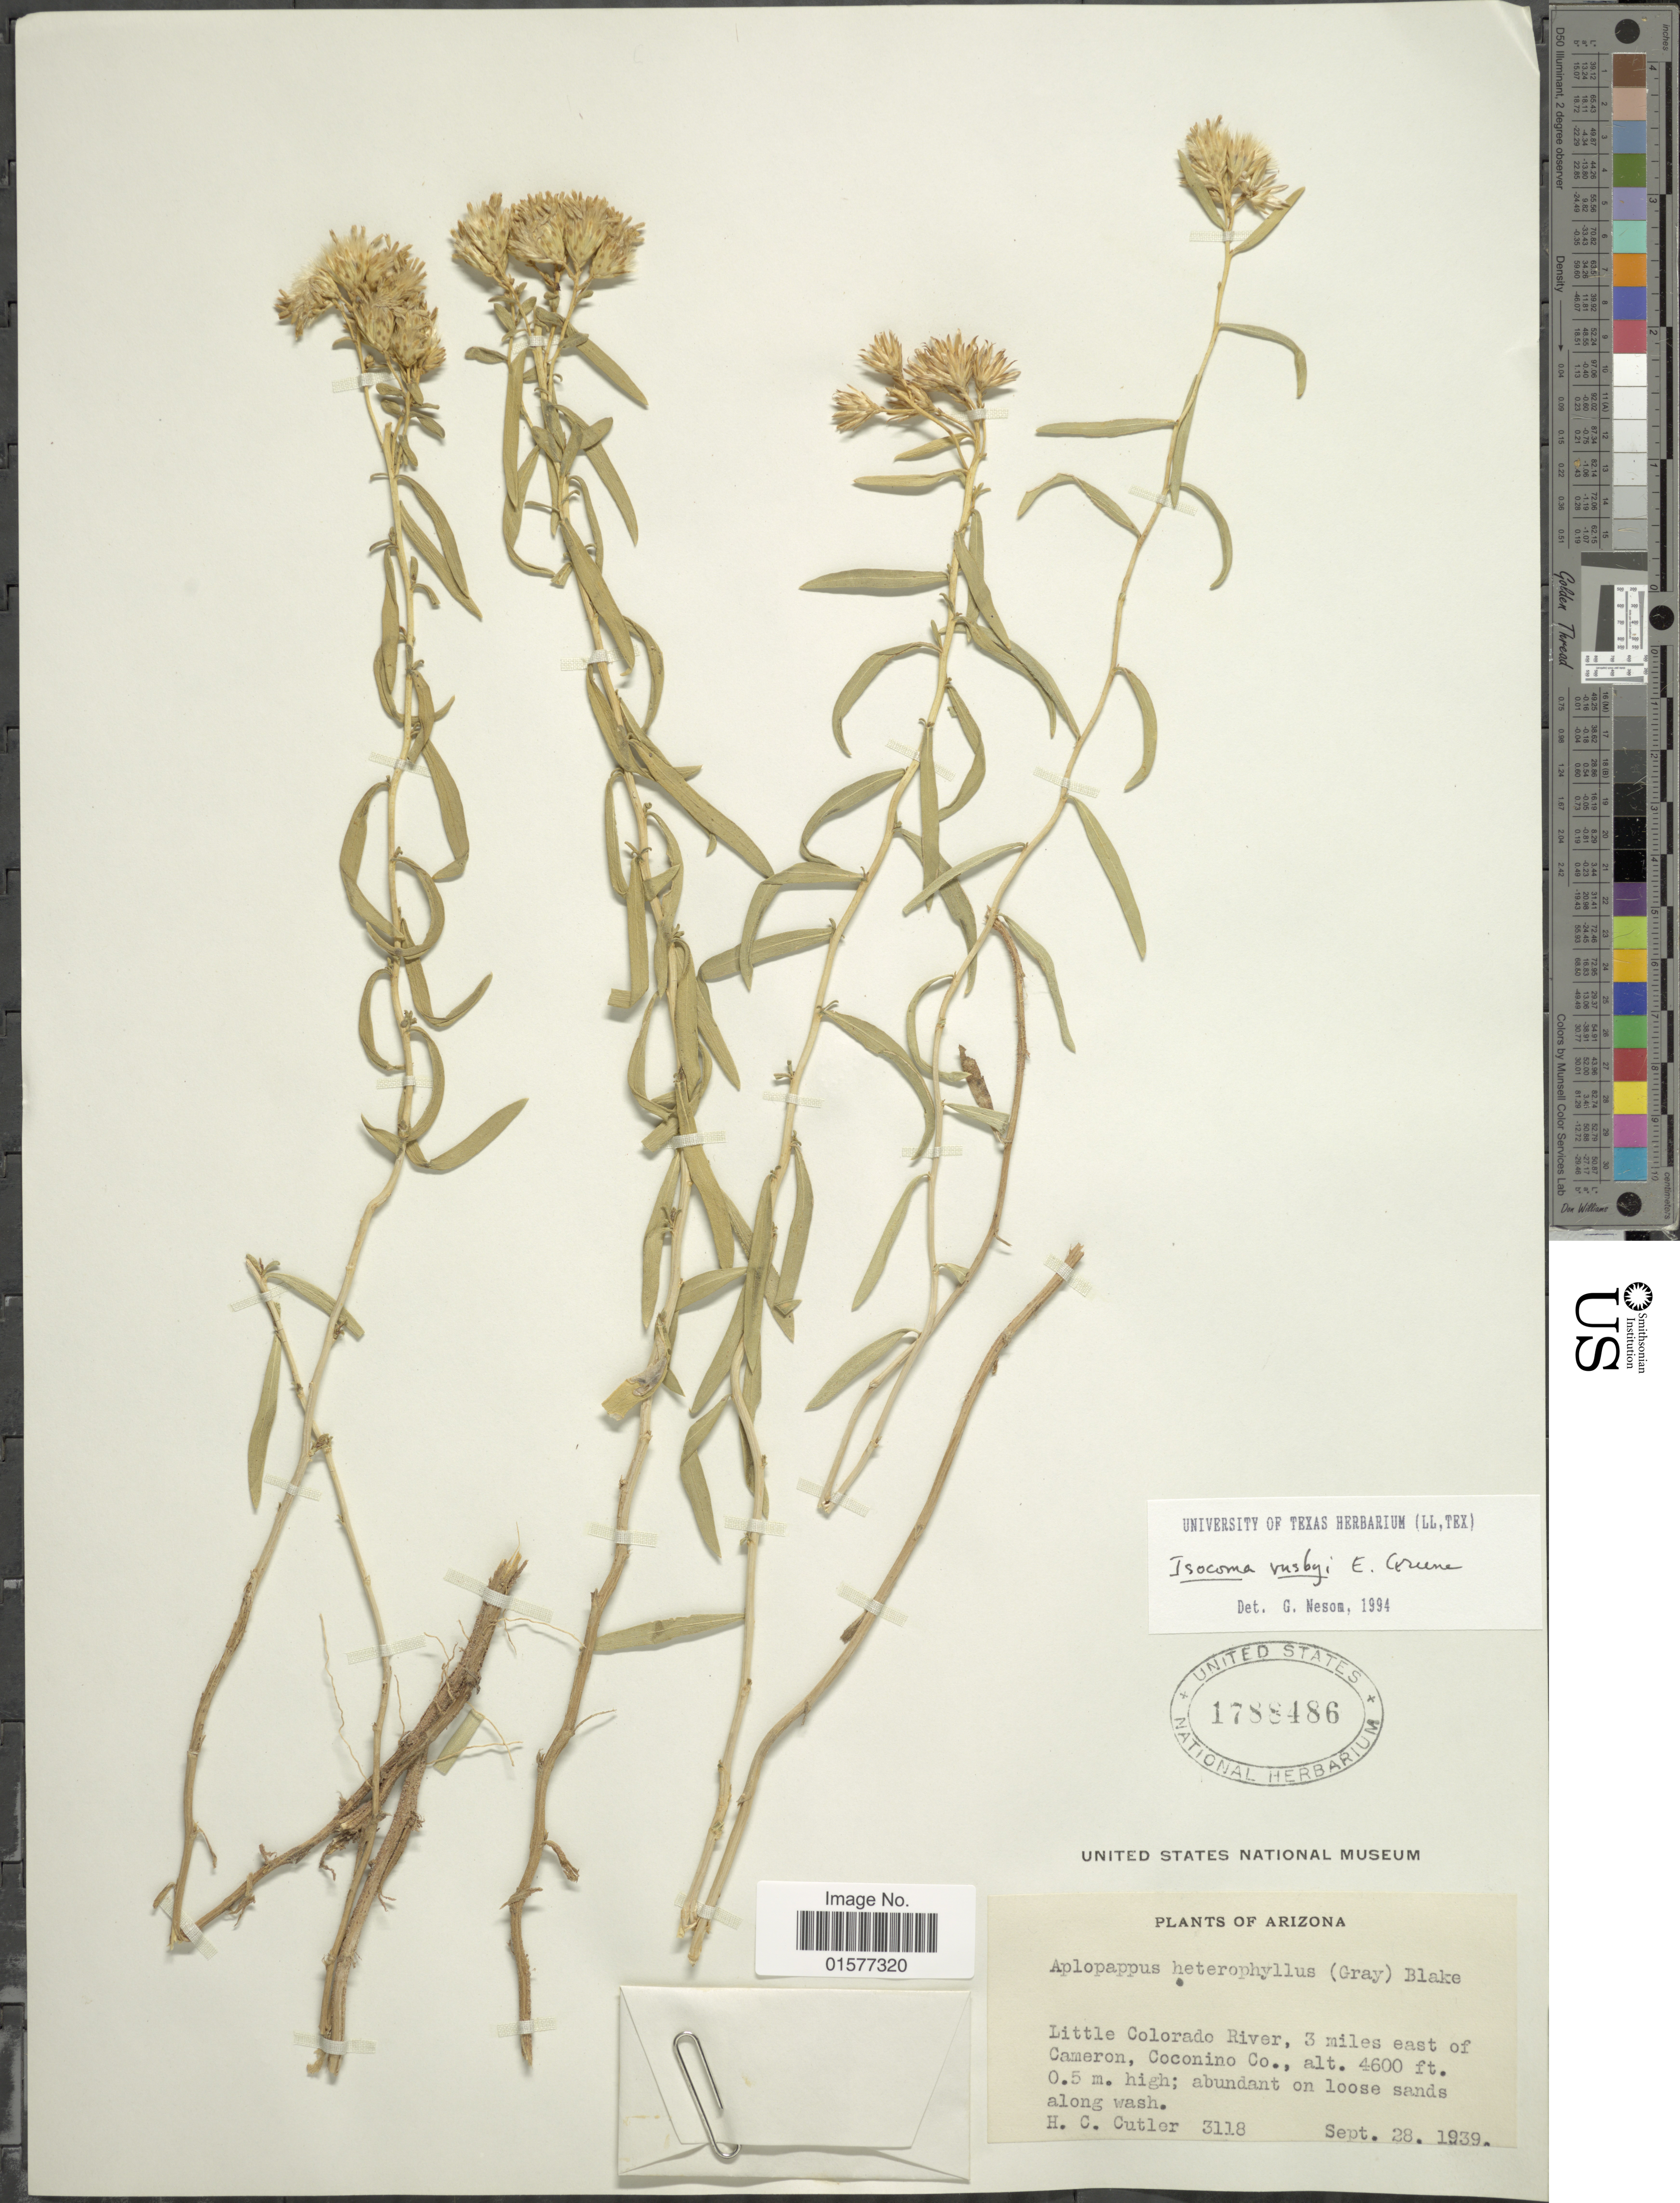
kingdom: Plantae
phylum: Tracheophyta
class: Magnoliopsida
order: Asterales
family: Asteraceae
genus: Isocoma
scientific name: Isocoma rusbyi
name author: Greene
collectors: H. C. Cutler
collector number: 3318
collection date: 1939-09-28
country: United States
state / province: Arizona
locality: Little Colorado River, 3 miles east of Cameron, Coconino Co.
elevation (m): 1402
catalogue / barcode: US 1788486